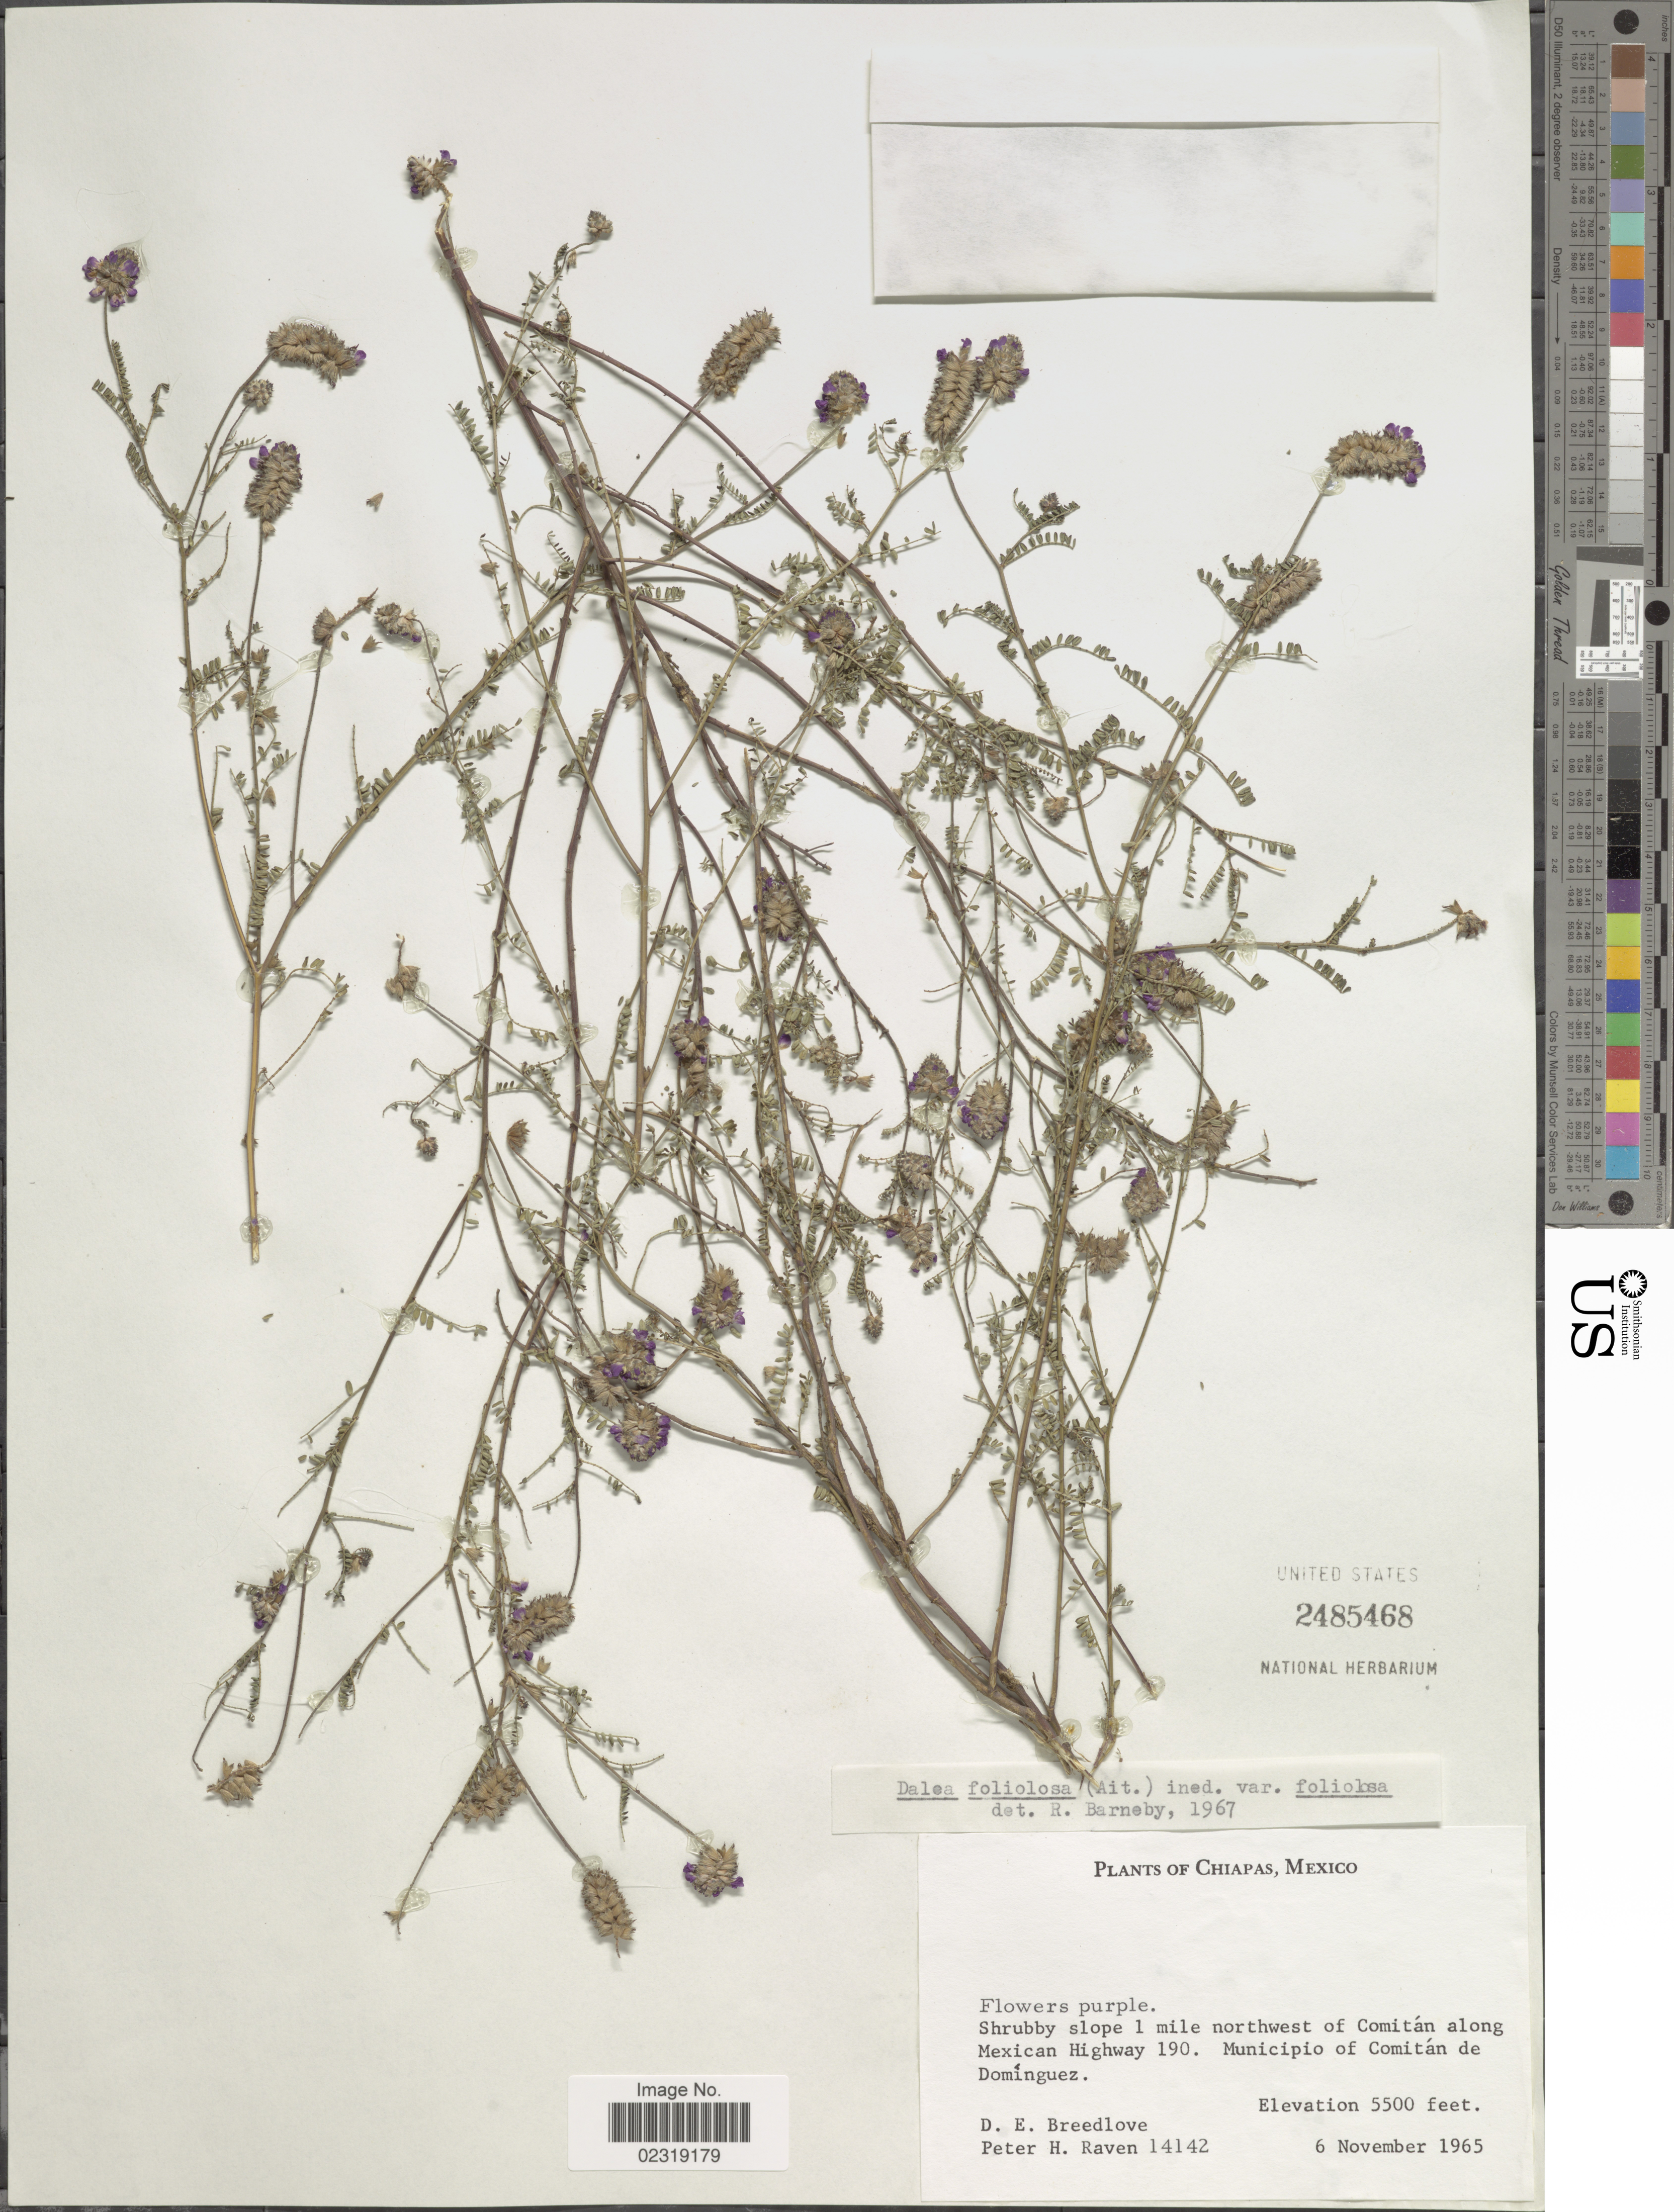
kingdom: Plantae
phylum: Tracheophyta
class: Magnoliopsida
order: Fabales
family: Fabaceae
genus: Dalea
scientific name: Dalea foliolosa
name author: (Aiton) Barneby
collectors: D. E. Breedlove & P. Raven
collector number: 14142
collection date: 1965-11-06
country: Mexico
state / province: Chiapas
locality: Shrubby slope 1 mile northwest of Comitán along Mexican Highway 190. Municipio of Comitán de Dominguez.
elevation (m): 1676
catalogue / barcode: US 2485468